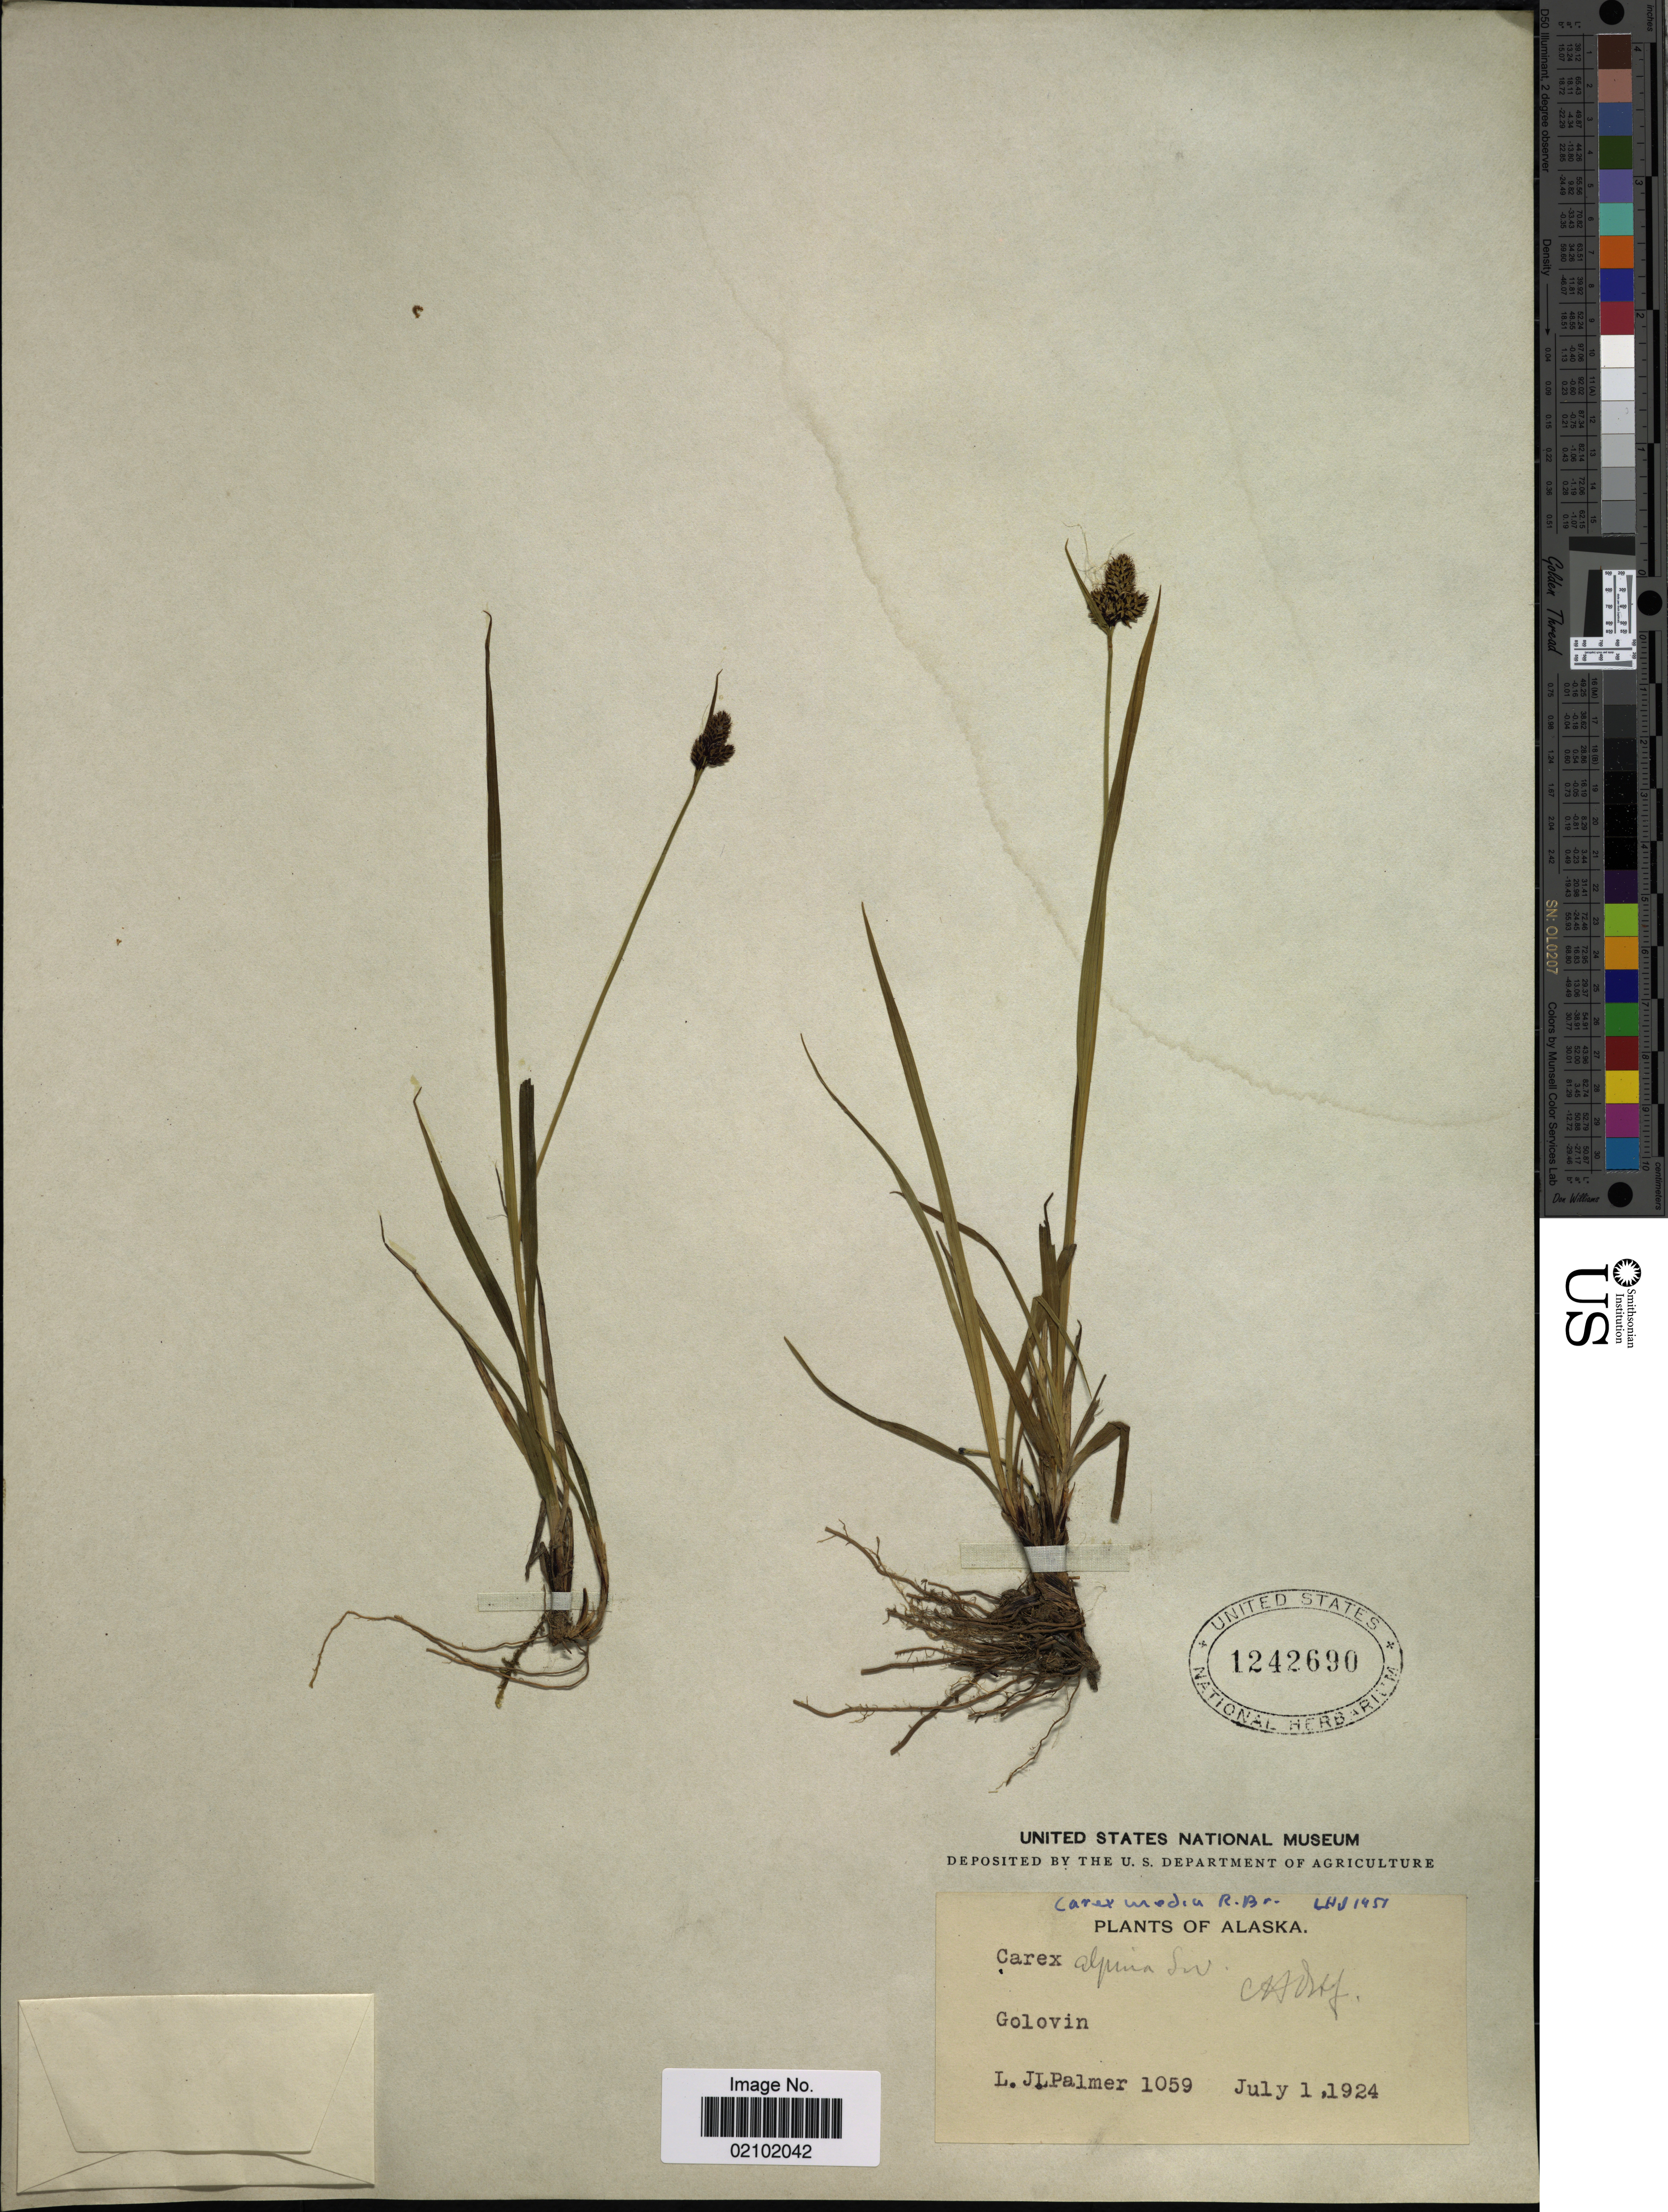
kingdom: Plantae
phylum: Tracheophyta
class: Liliopsida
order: Poales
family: Cyperaceae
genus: Carex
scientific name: Carex media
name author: R. Br.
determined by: J., L. H.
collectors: L. J. Palmer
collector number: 1059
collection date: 1934-07-01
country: United States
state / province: Alaska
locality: Golovin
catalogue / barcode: US 1242690